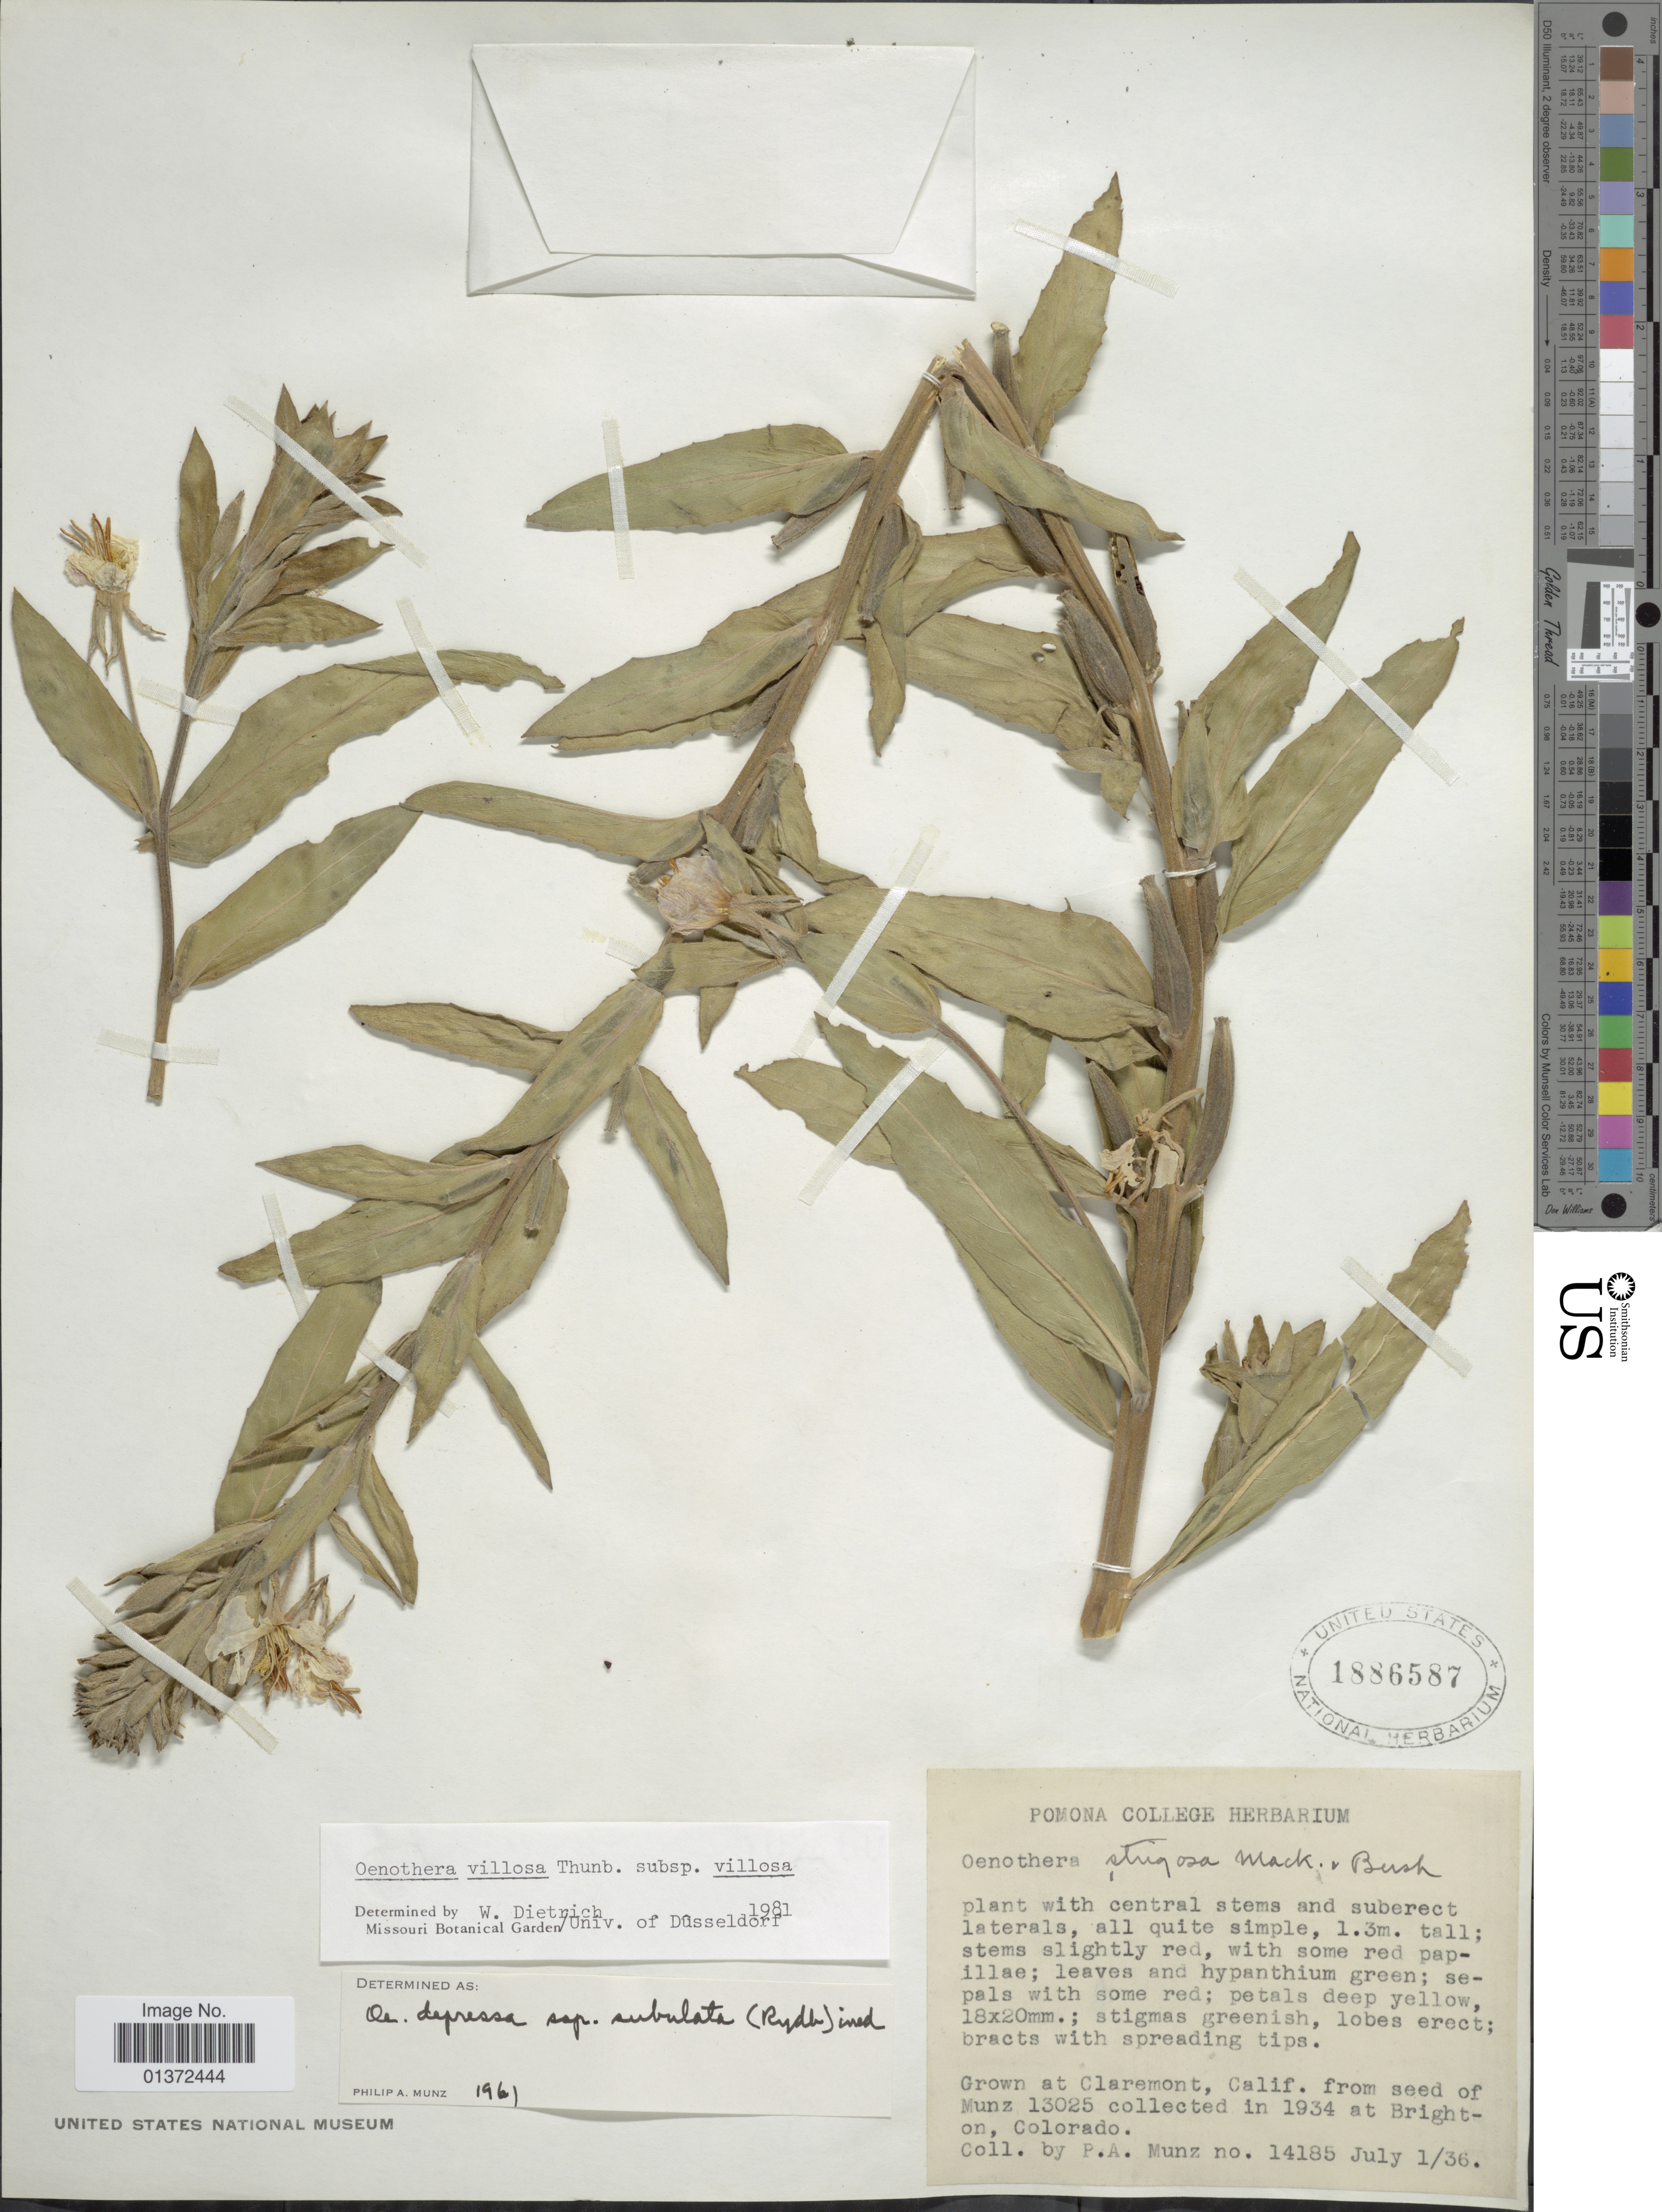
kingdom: Plantae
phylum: Tracheophyta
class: Magnoliopsida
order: Myrtales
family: Onagraceae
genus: Oenothera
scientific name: Oenothera villosa subsp. villosa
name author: Thunb.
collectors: P. A. Munz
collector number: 14185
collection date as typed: Transcribed d/m/y: 1/7/36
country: United States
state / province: California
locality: Claremont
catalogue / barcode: US 1886587